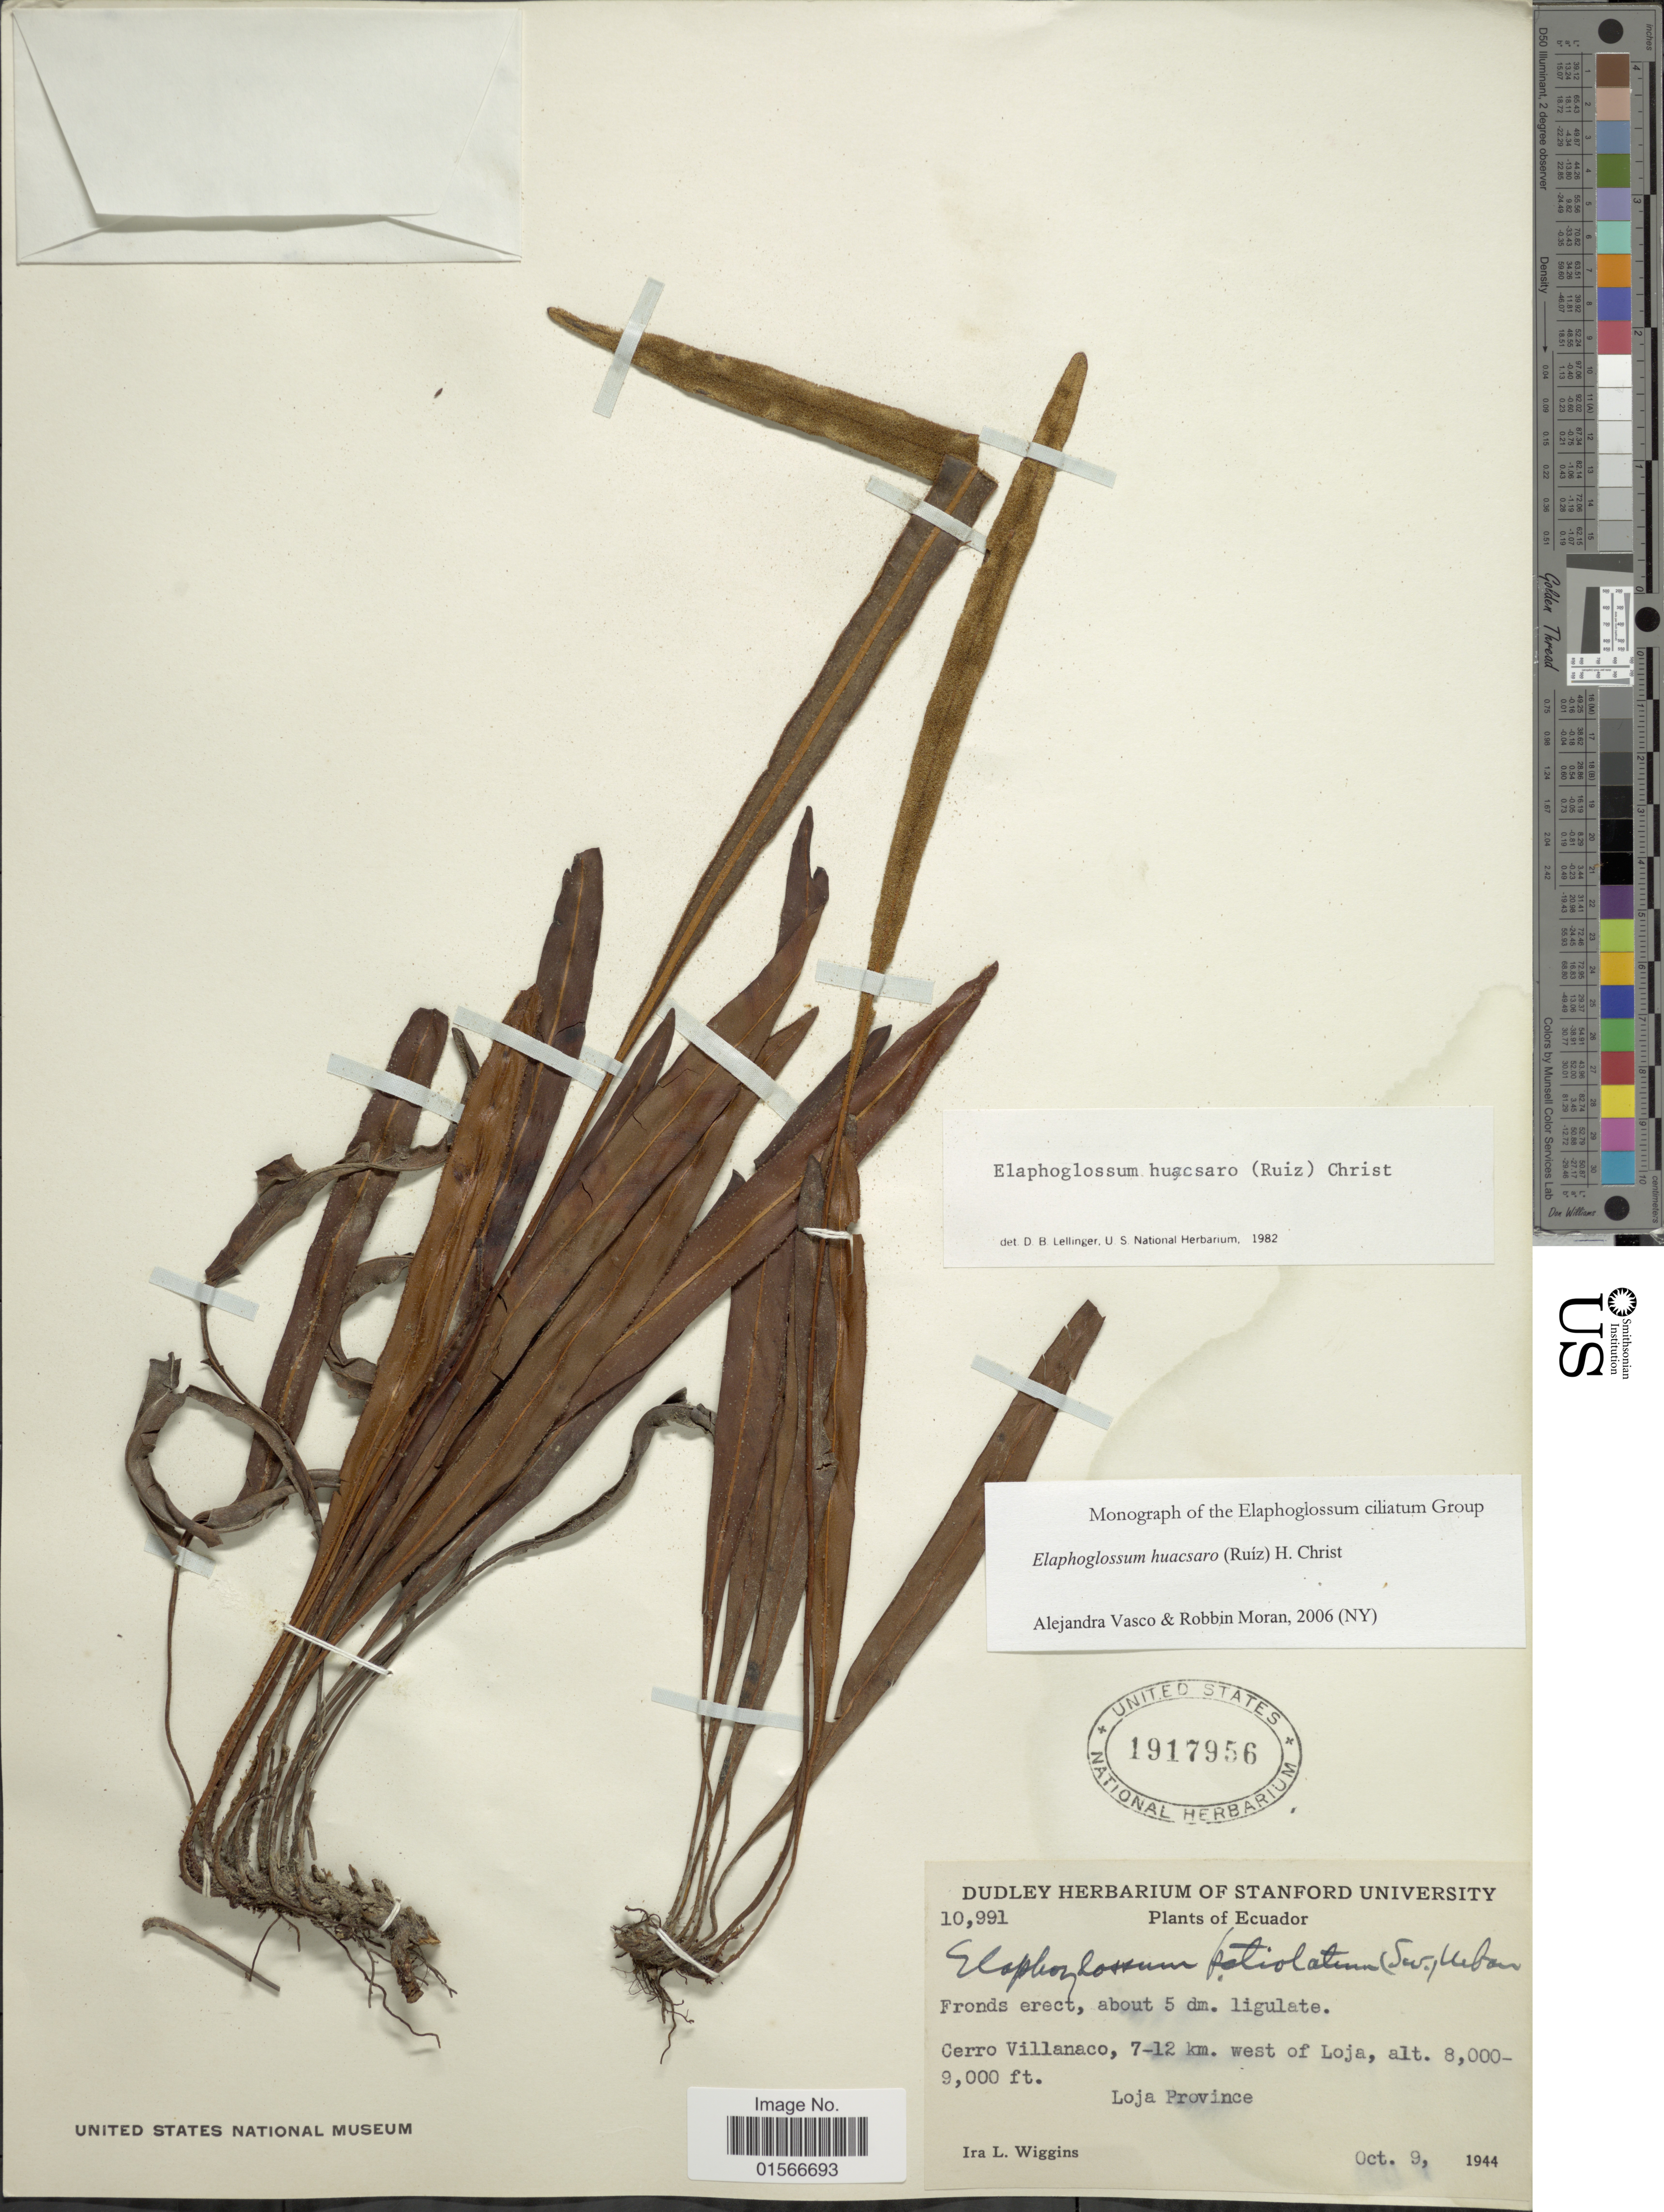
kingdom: Plantae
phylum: Tracheophyta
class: Polypodiopsida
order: Polypodiales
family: Dryopteridaceae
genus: Elaphoglossum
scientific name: Elaphoglossum huacsaro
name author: (Ruiz) Christ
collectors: I. L. Wiggins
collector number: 10991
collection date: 1944-10-09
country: Ecuador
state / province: Loja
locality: Cerro Villanaco, 7-12 km west of Loja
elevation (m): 2438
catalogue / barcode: US 1917956